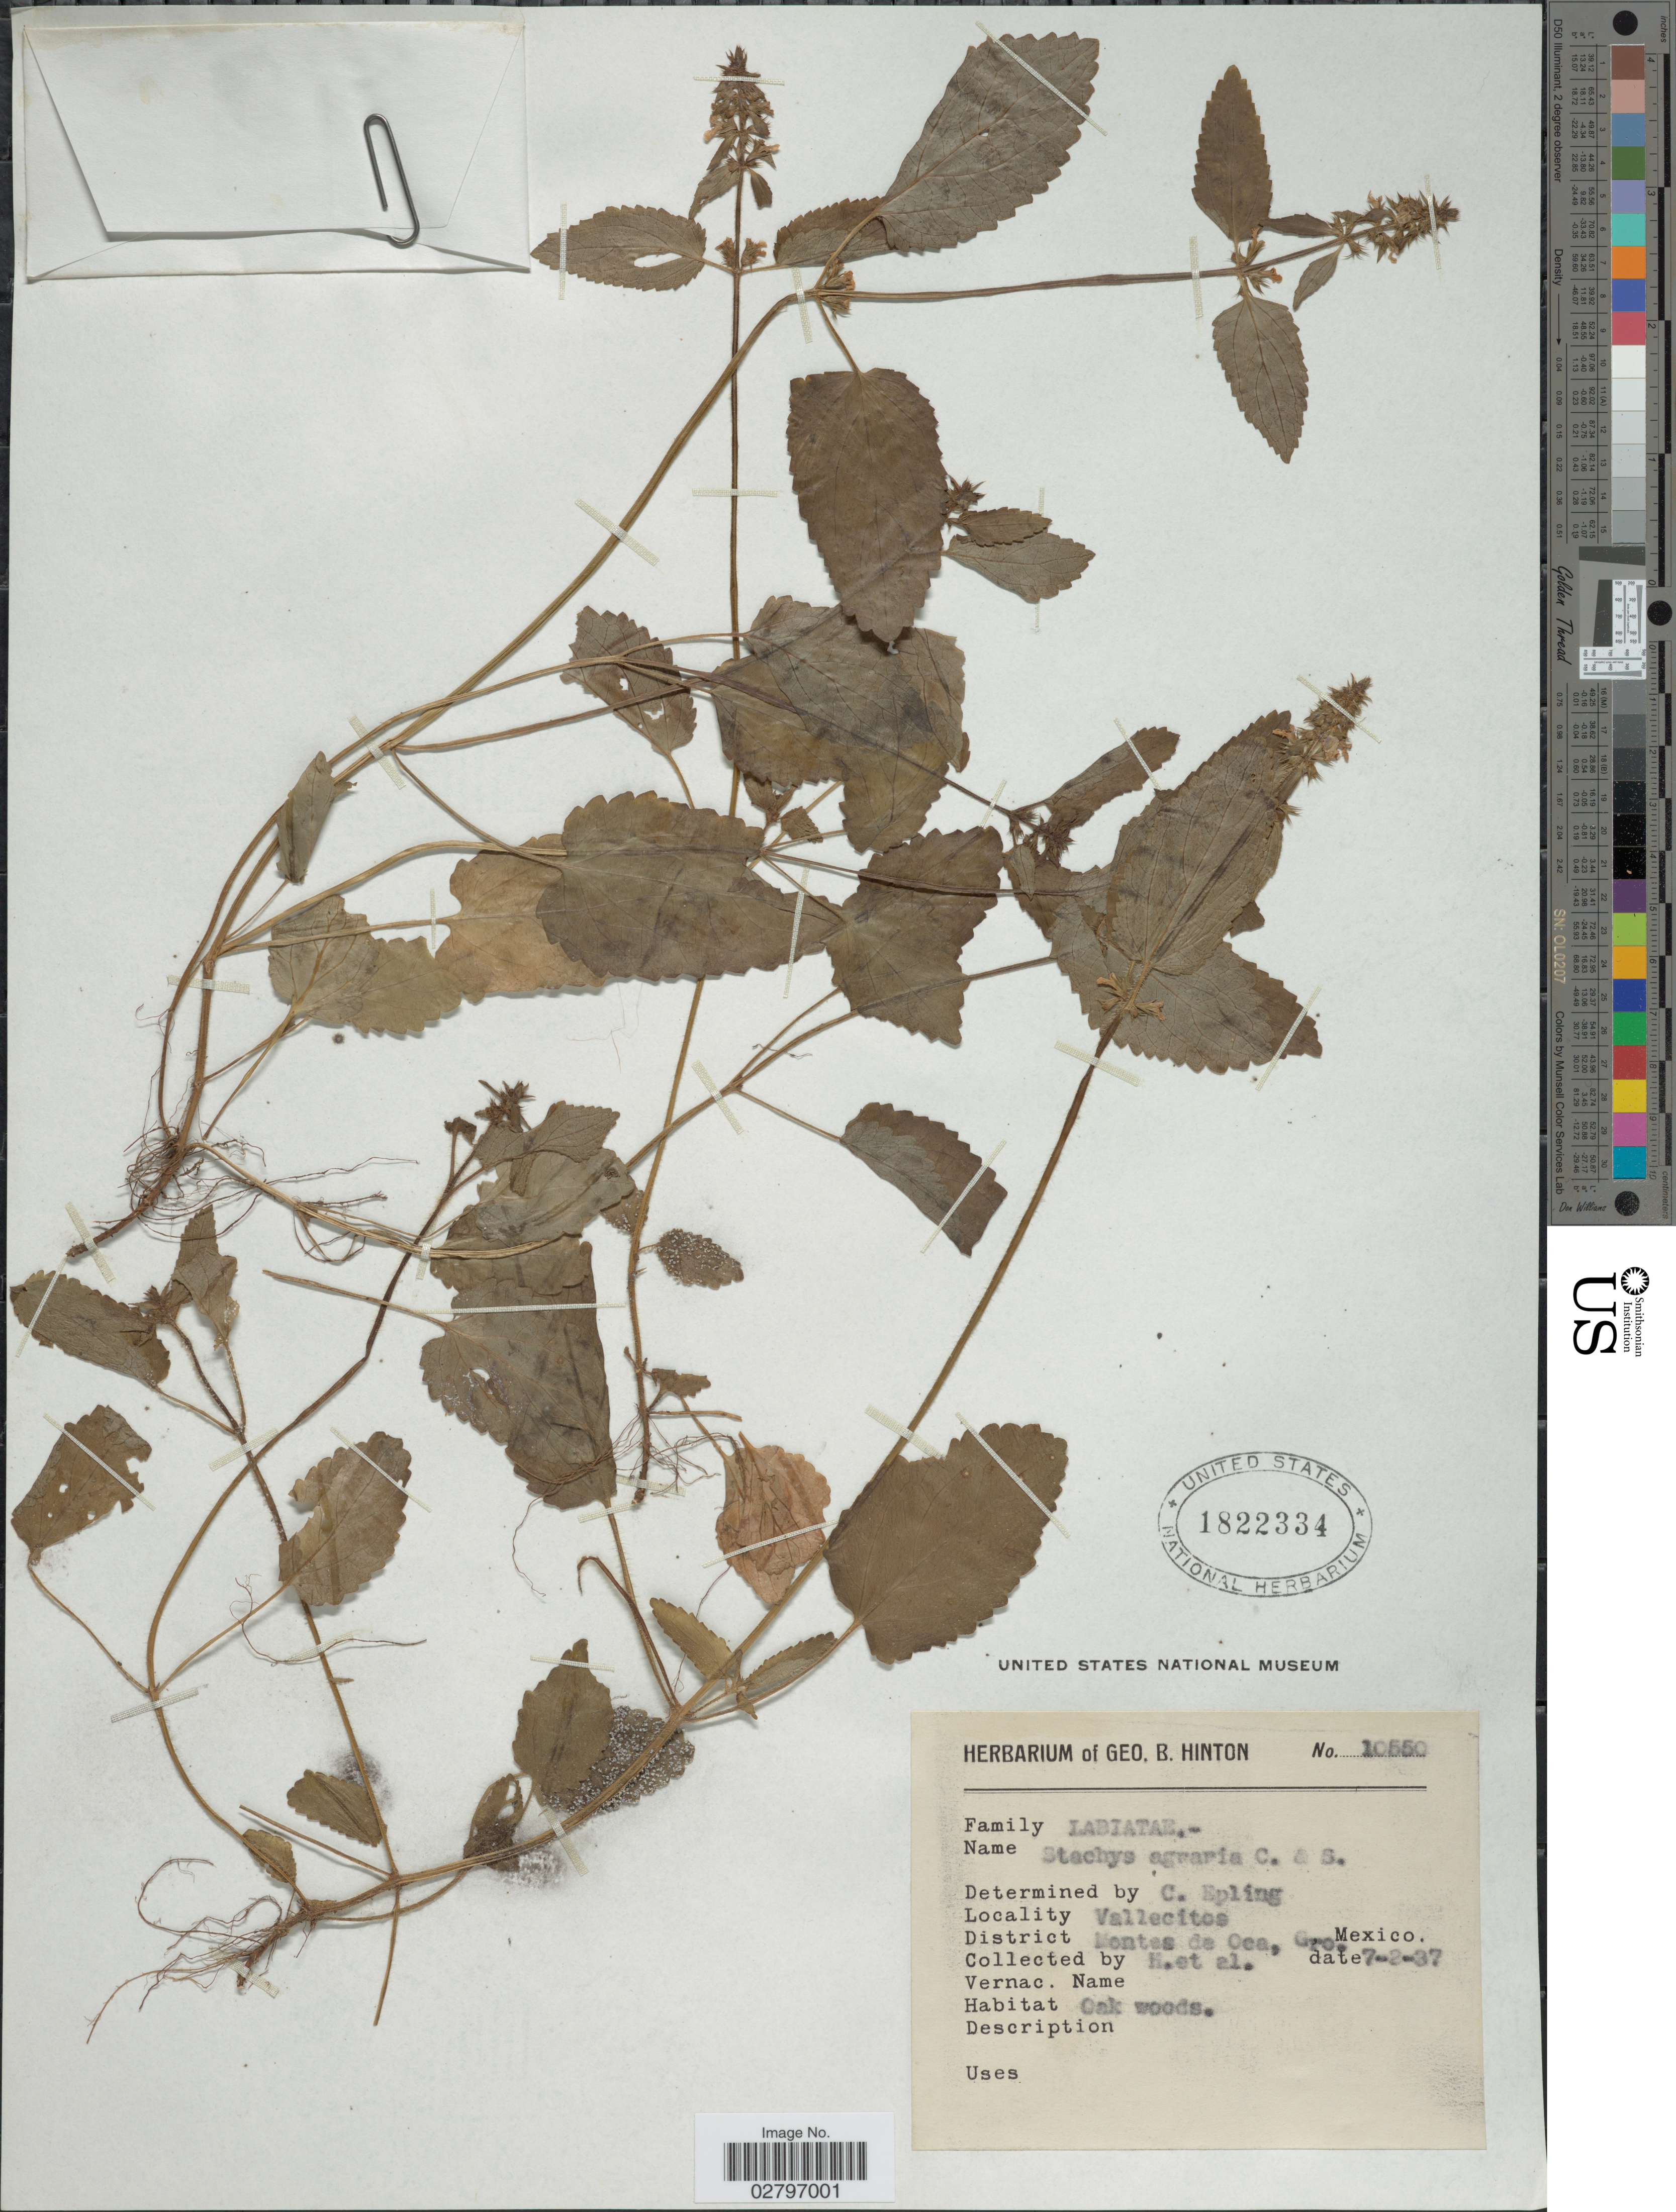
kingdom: Plantae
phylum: Tracheophyta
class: Magnoliopsida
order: Lamiales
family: Lamiaceae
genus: Stachys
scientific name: Stachys agraria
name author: Schltdl. & Cham.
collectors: G. B. Hinton & et al.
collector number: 10550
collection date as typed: Transcribed d/m/y: 7/2/37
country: Mexico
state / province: Guerrero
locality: Vallecitos, District Montes de Oca, Gro., Mexico.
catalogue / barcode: US 1822334